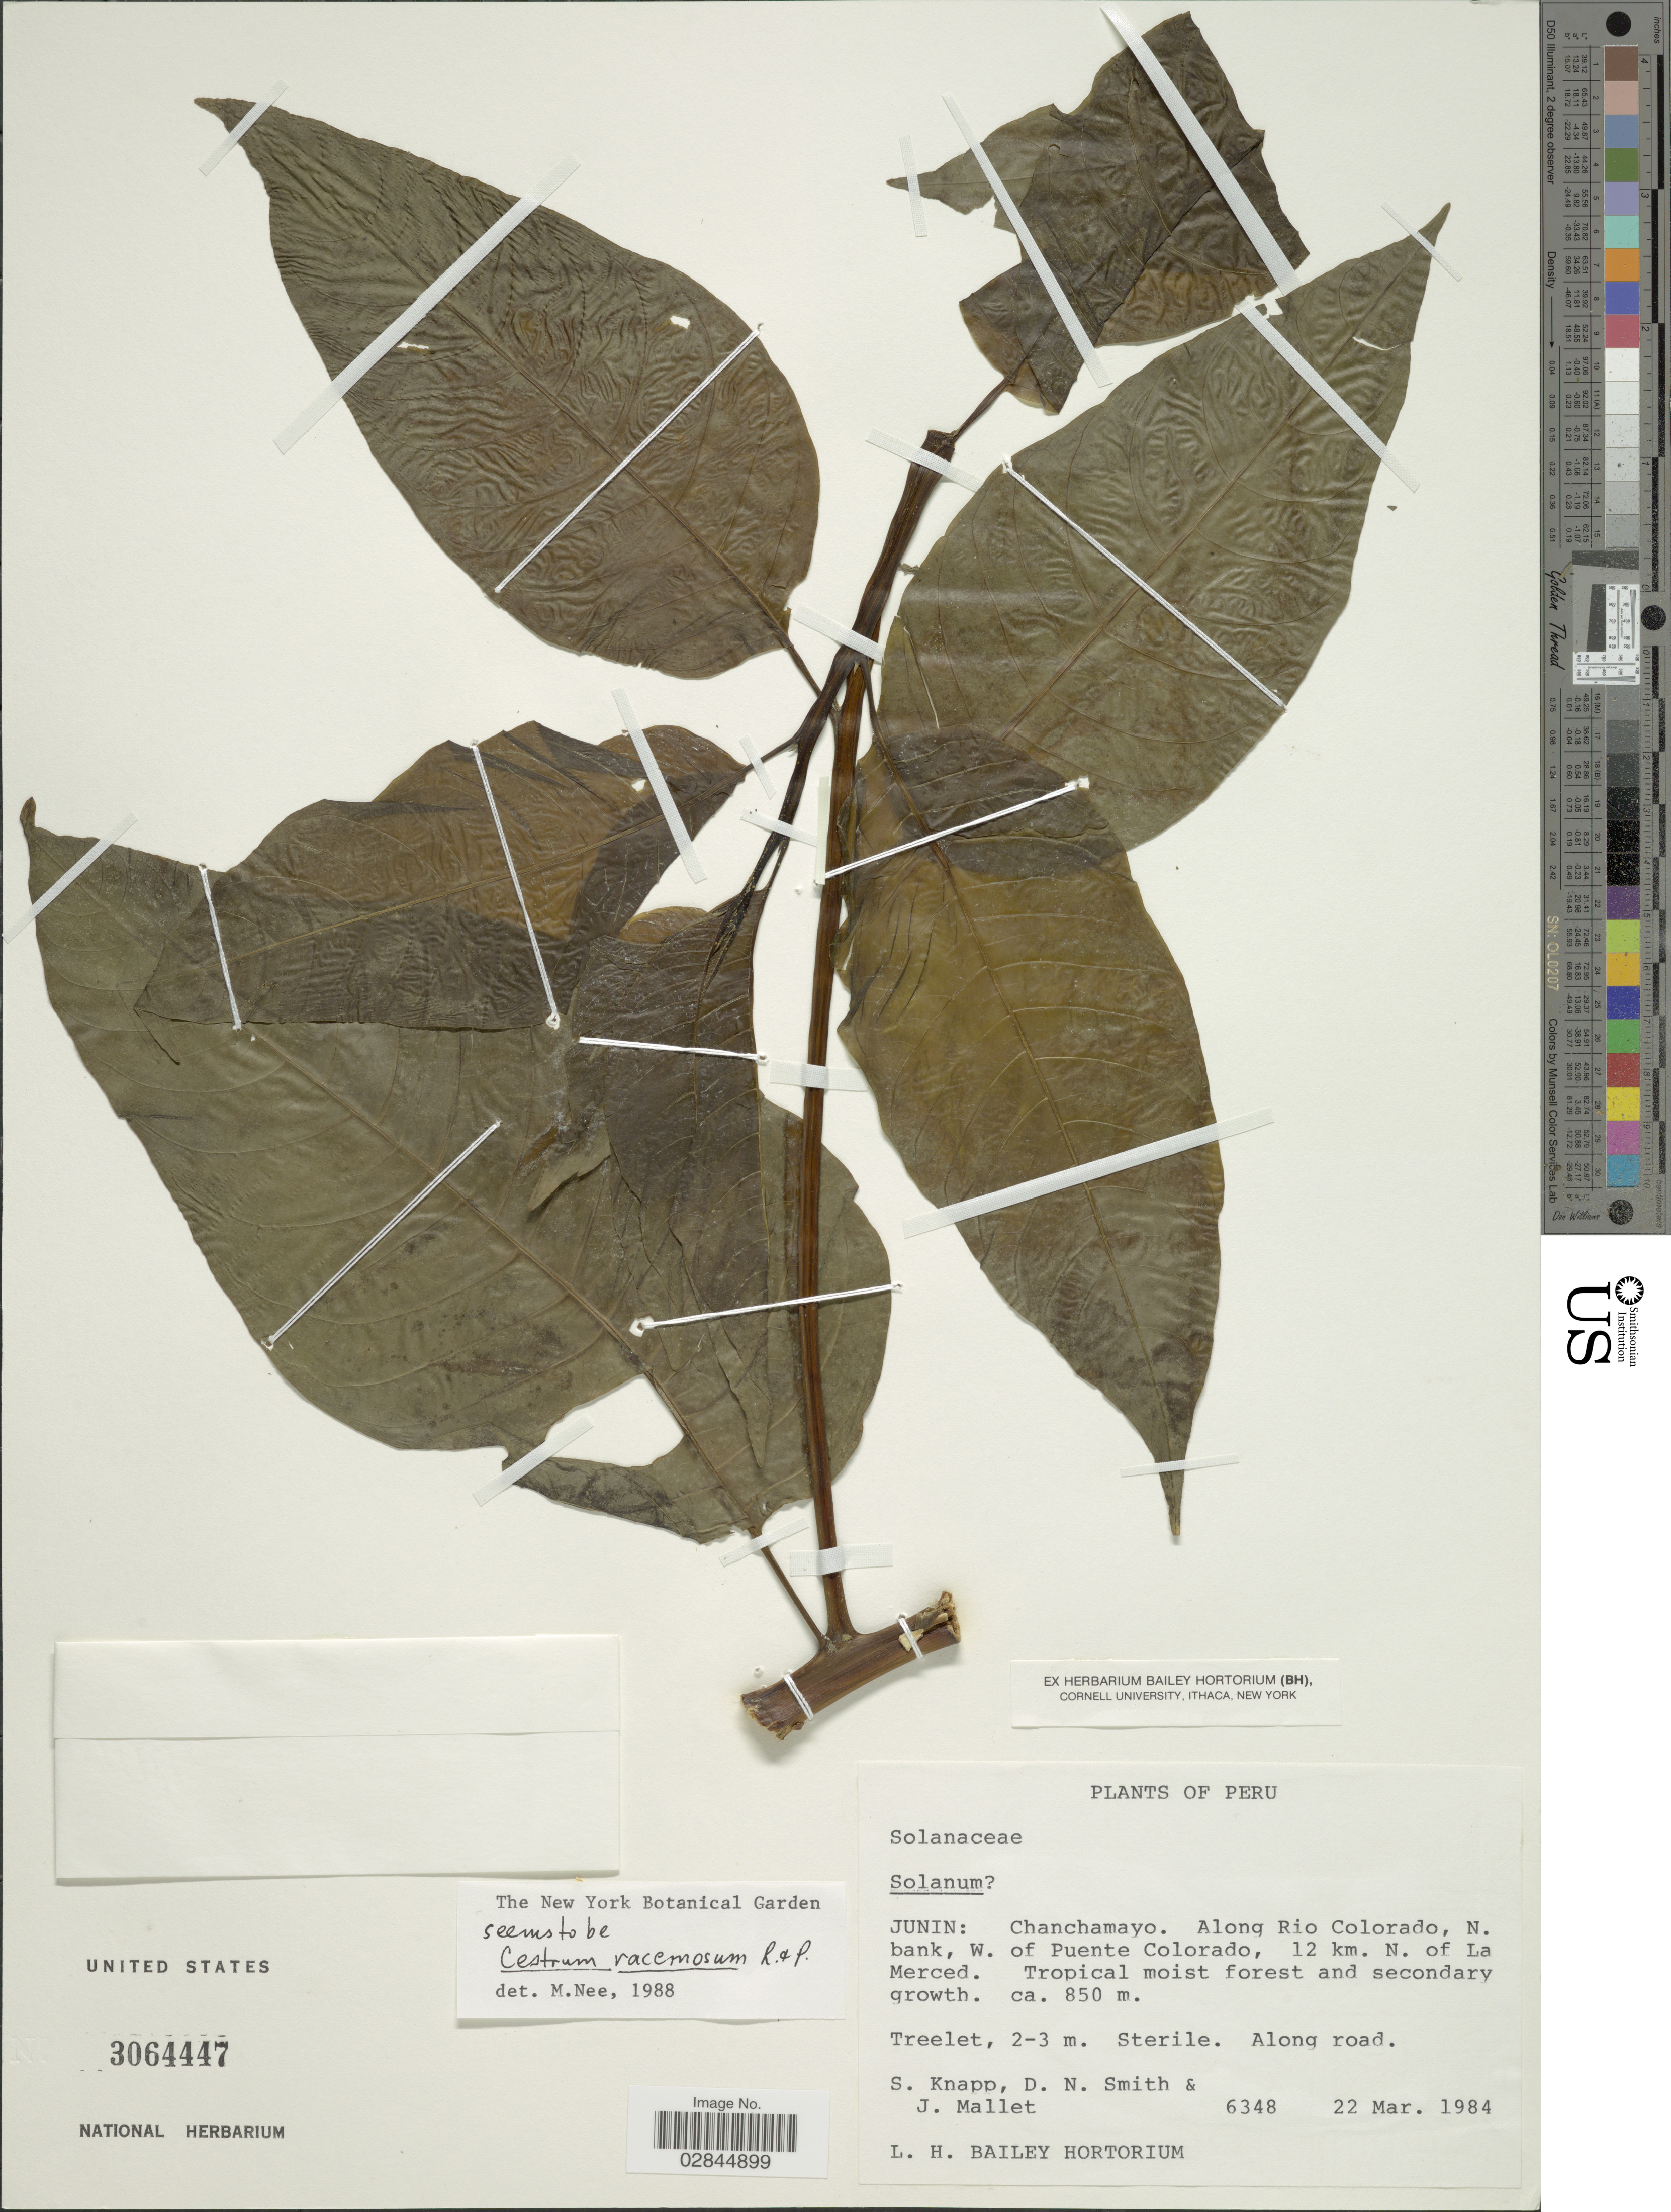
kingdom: Plantae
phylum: Tracheophyta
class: Magnoliopsida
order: Solanales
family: Solanaceae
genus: Cestrum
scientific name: Cestrum racemosum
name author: Ruiz & Pav.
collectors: S. Knapp, D. Smith & J. Mallett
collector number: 6348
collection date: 1984-03-22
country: Peru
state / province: Junín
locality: Chanchamayo. Along Rio Colorado, N. bank, W. of Puente Colorado, 12 km. N. of La Merced.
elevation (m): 850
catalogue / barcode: US 3064447